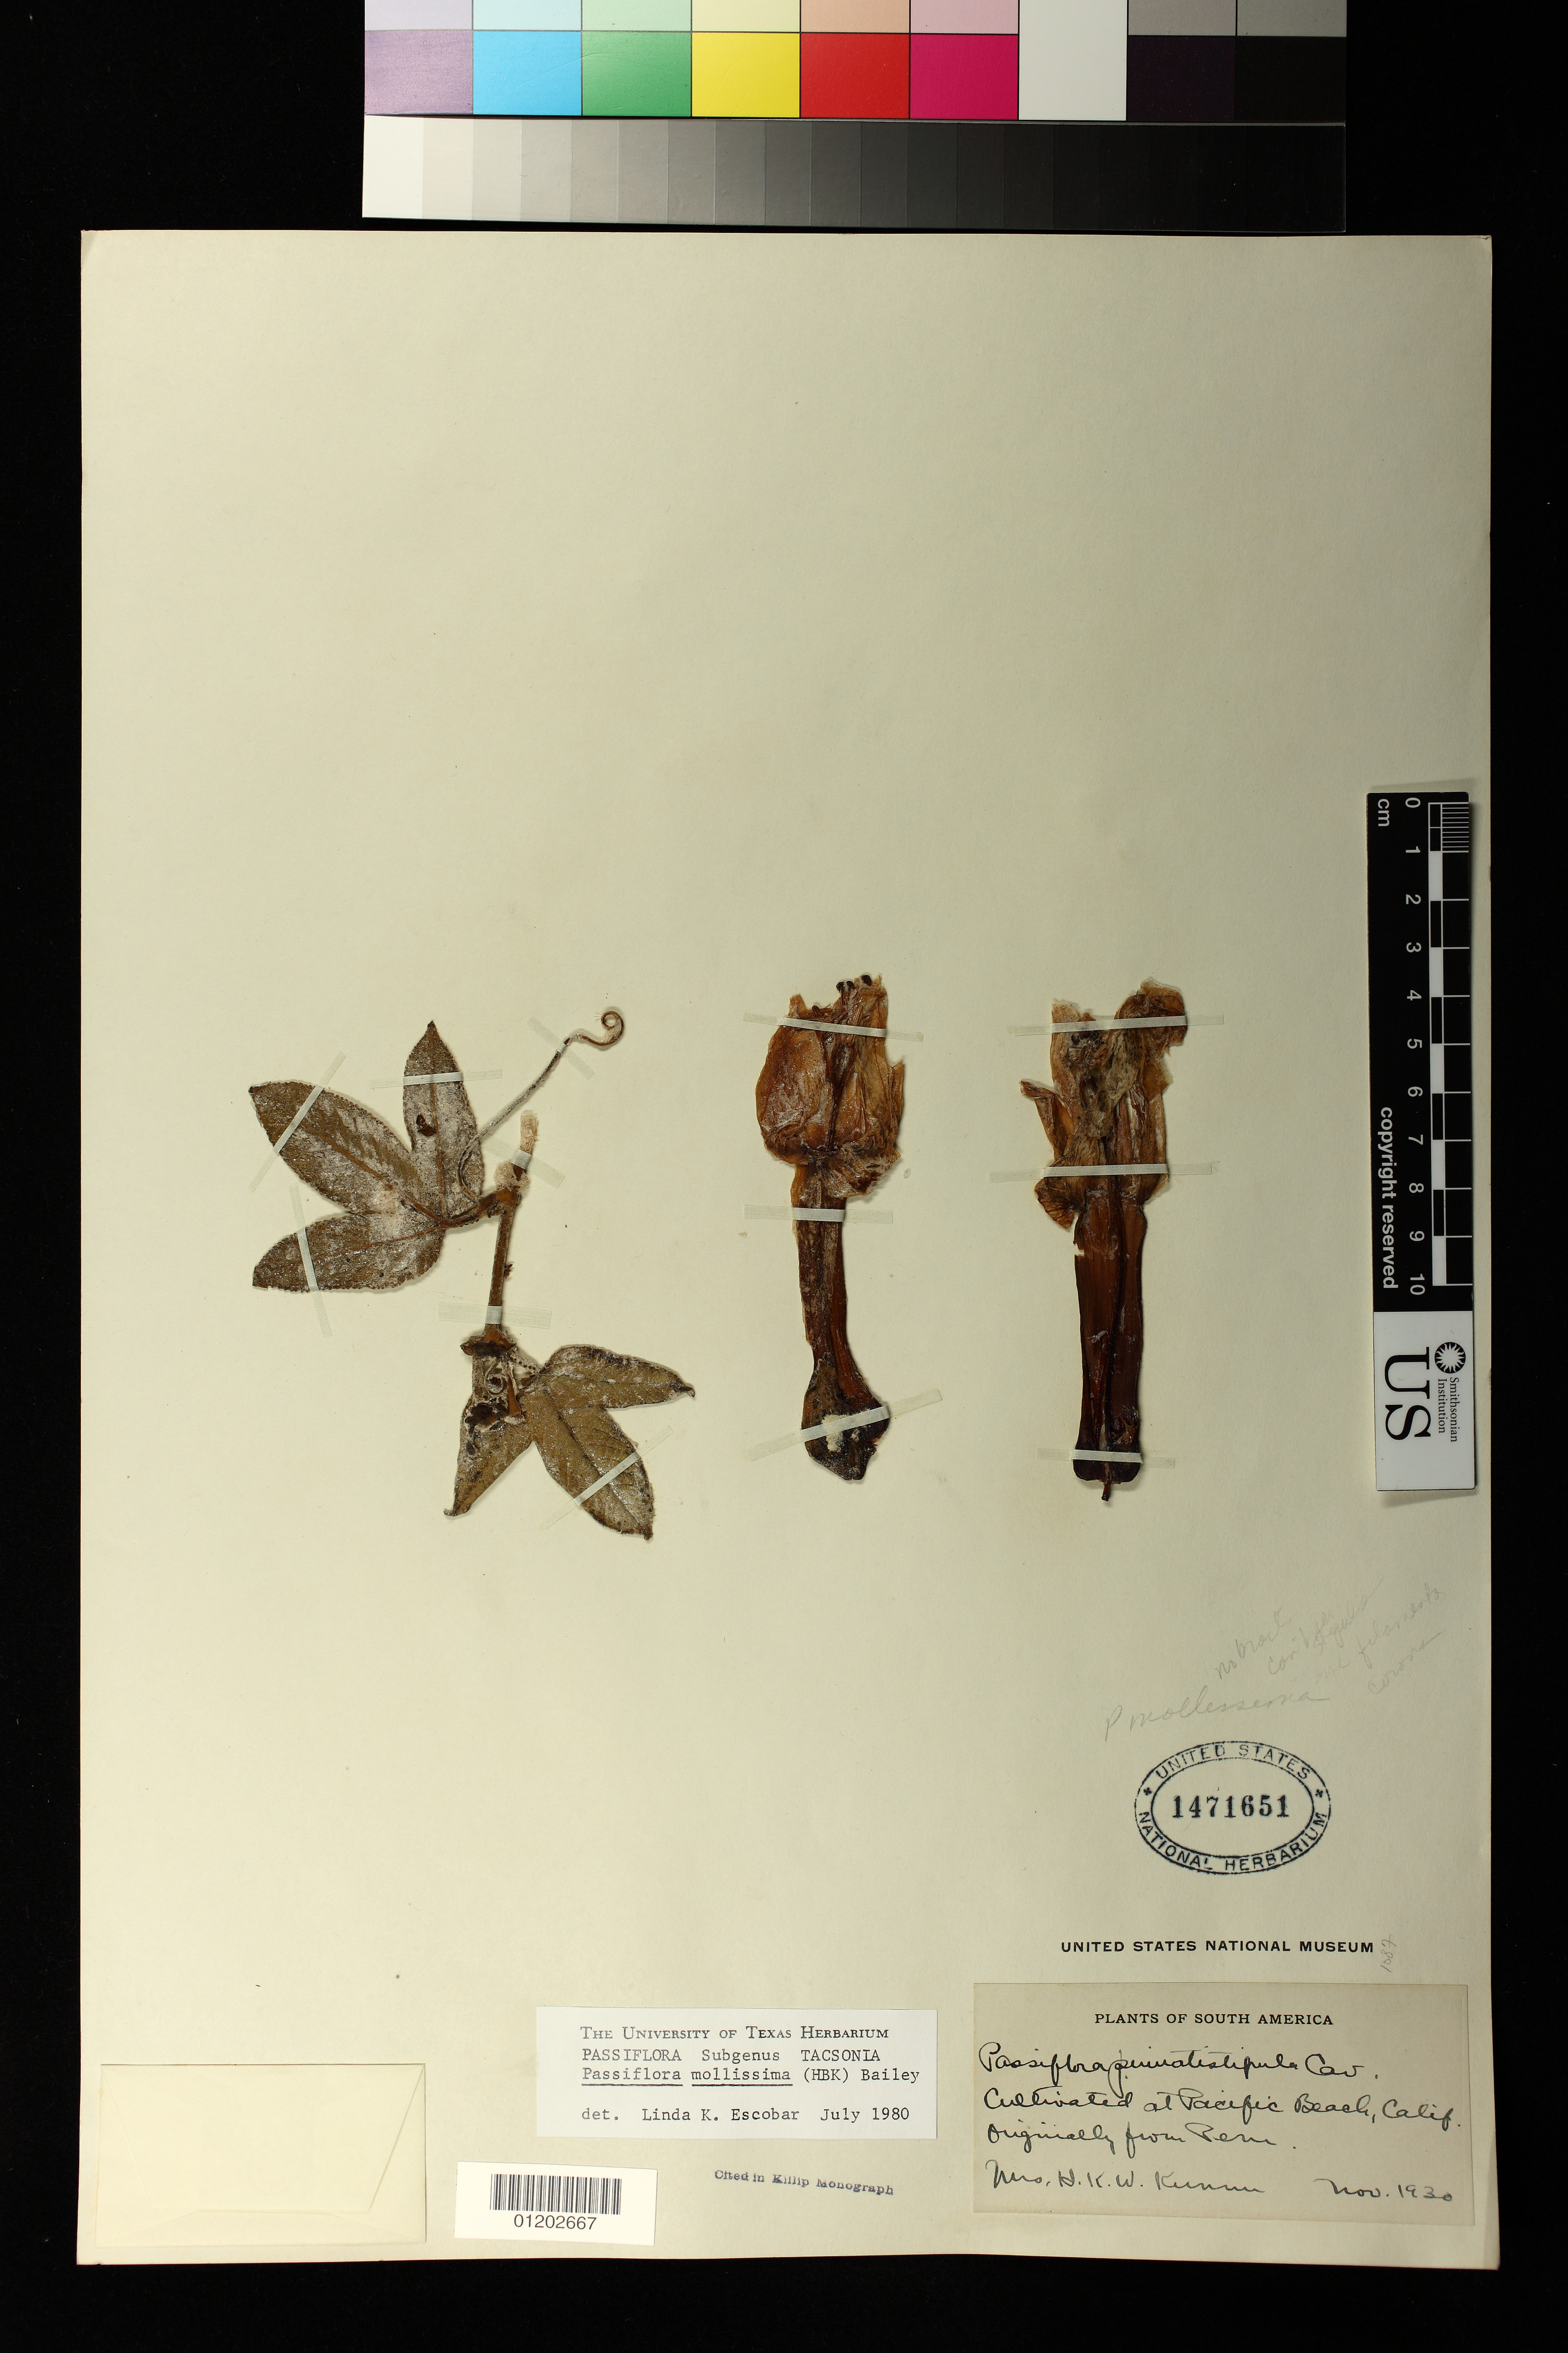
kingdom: Plantae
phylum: Tracheophyta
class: Magnoliopsida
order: Malpighiales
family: Passifloraceae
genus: Passiflora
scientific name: Passiflora mollissima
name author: (Kunth) L.H. Bailey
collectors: H. K. Kunum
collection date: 1930-11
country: United States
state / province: California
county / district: San Diego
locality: Cultivated at Pacific Beach, Calif. Originally from Peru.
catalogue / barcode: US 1471651